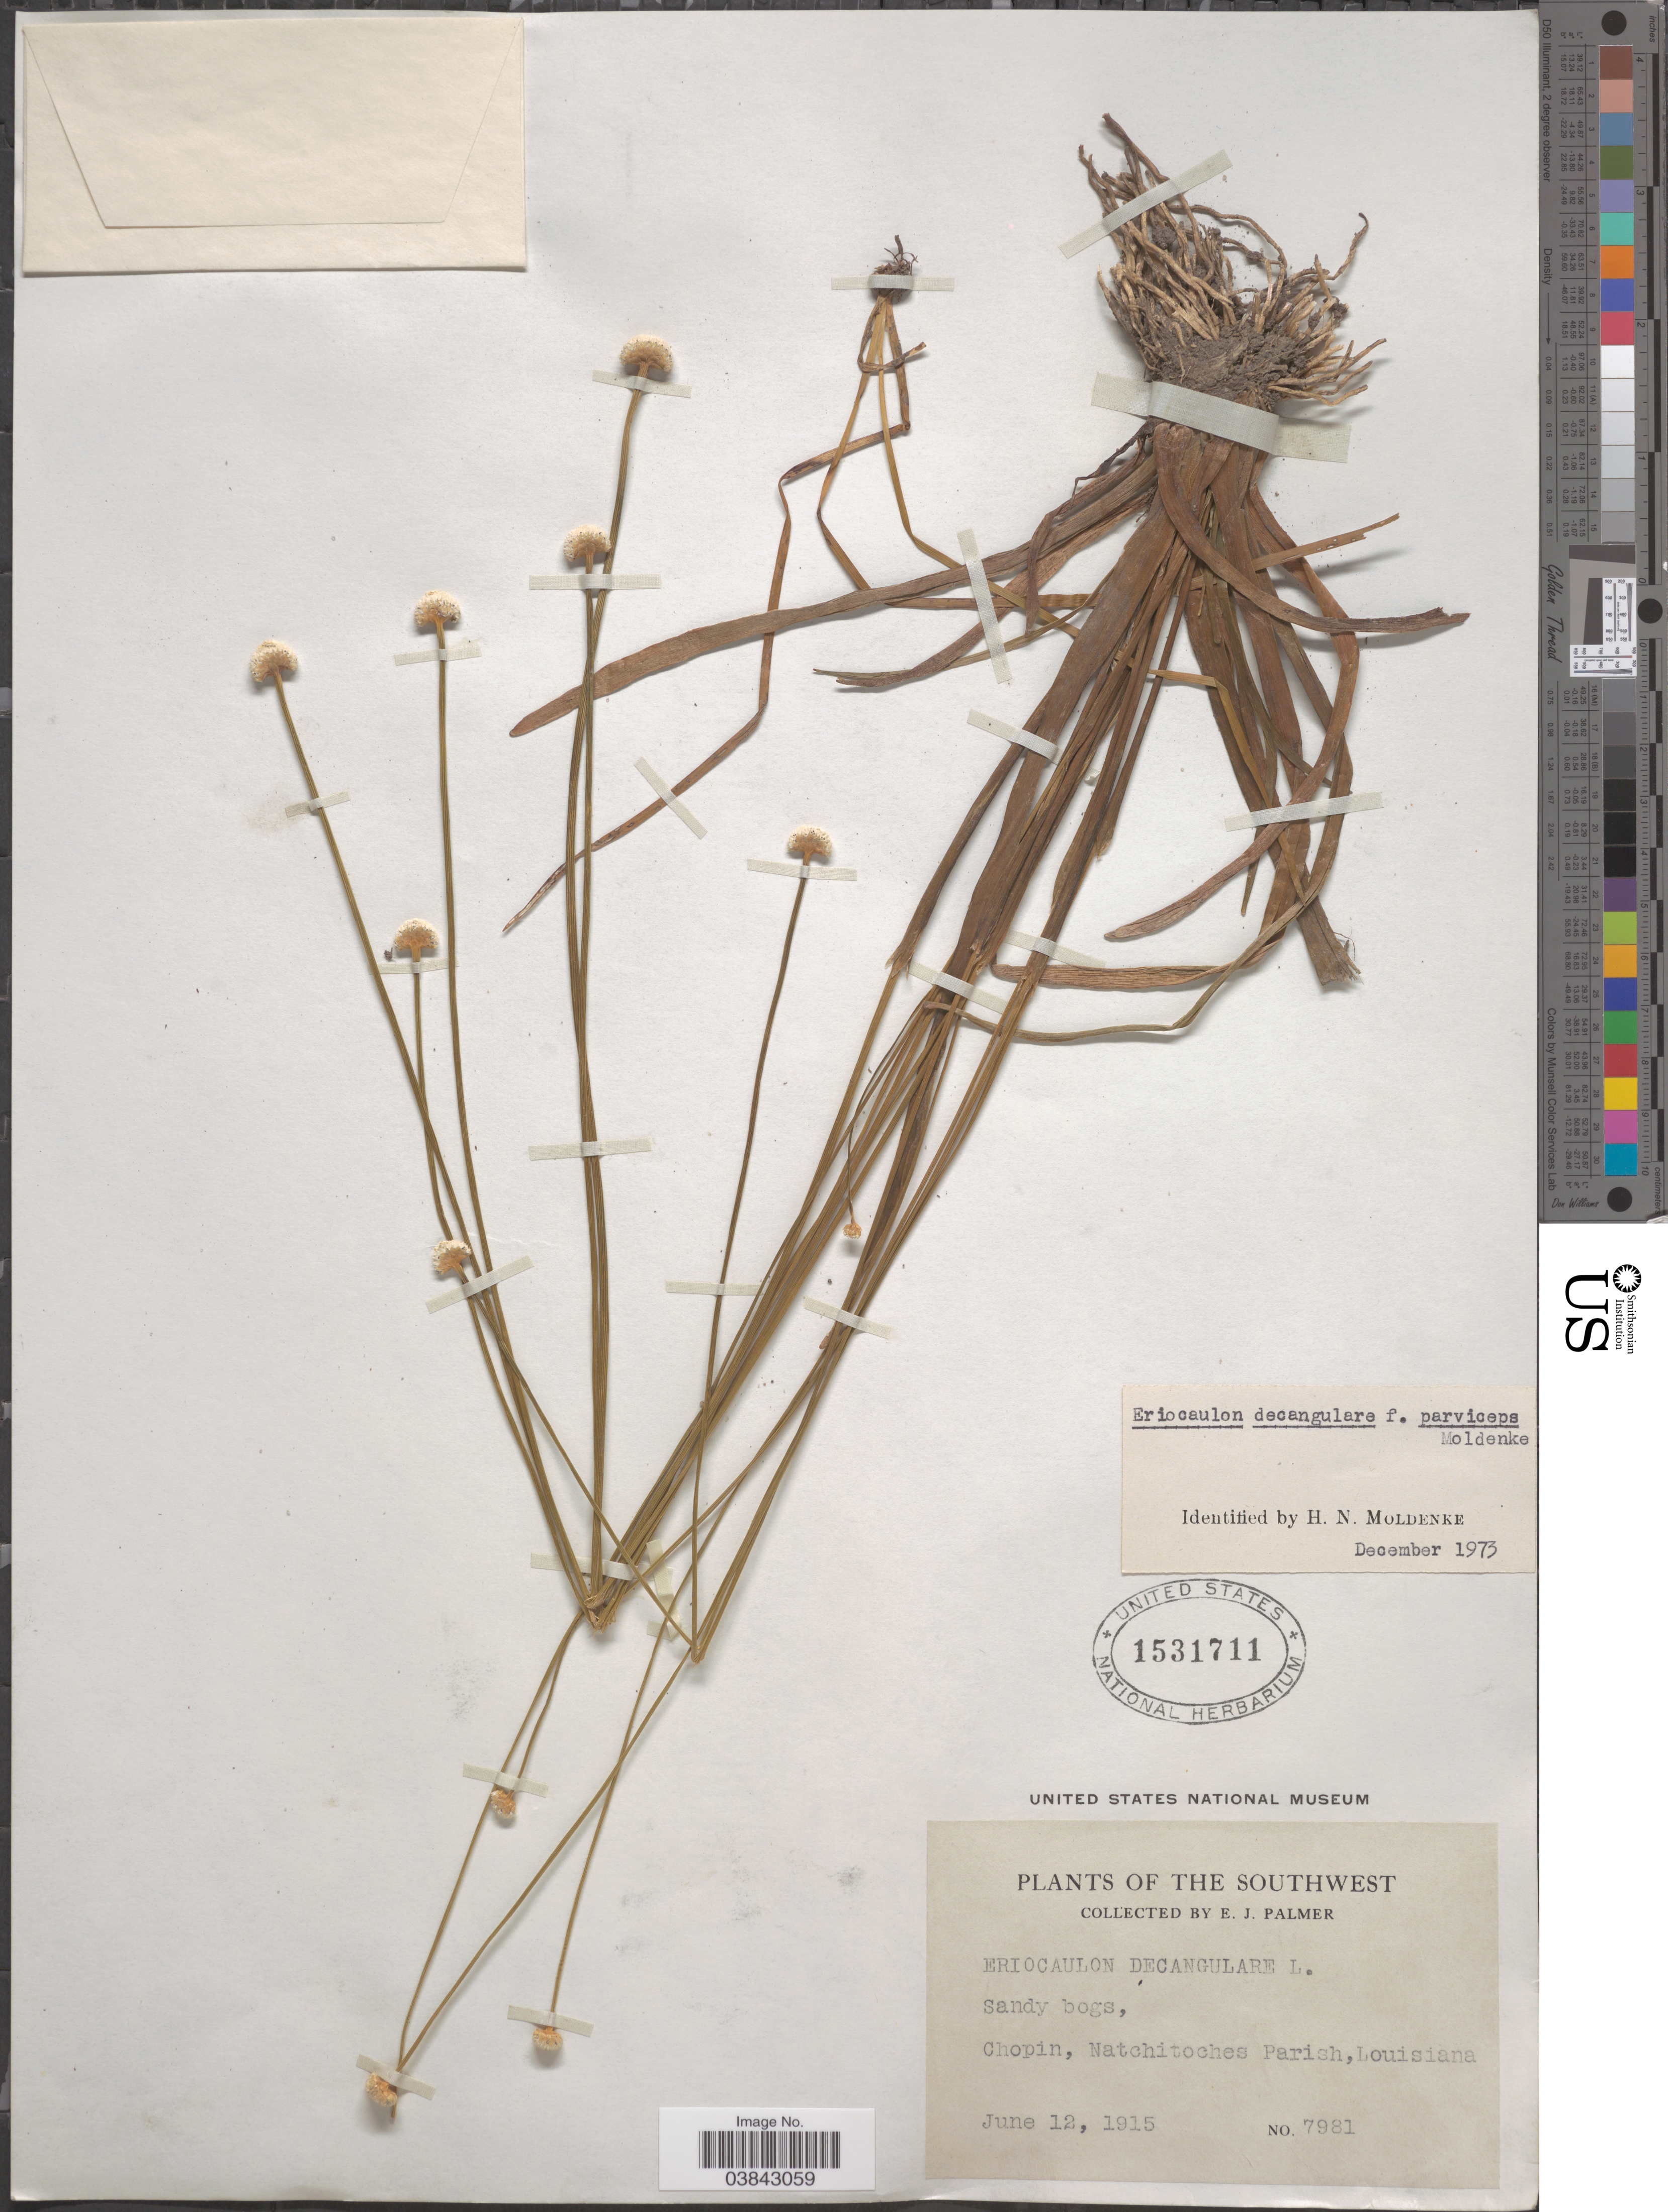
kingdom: Plantae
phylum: Tracheophyta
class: Liliopsida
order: Poales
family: Eriocaulaceae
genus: Eriocaulon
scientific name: Eriocaulon decangulare f. parviceps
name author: Moldenke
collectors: E. J. Palmer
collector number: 7981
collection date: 1915-06-12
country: United States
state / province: Louisiana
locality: The Southwest. Chopin, Natchitoches Parish.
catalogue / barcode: US 1531711